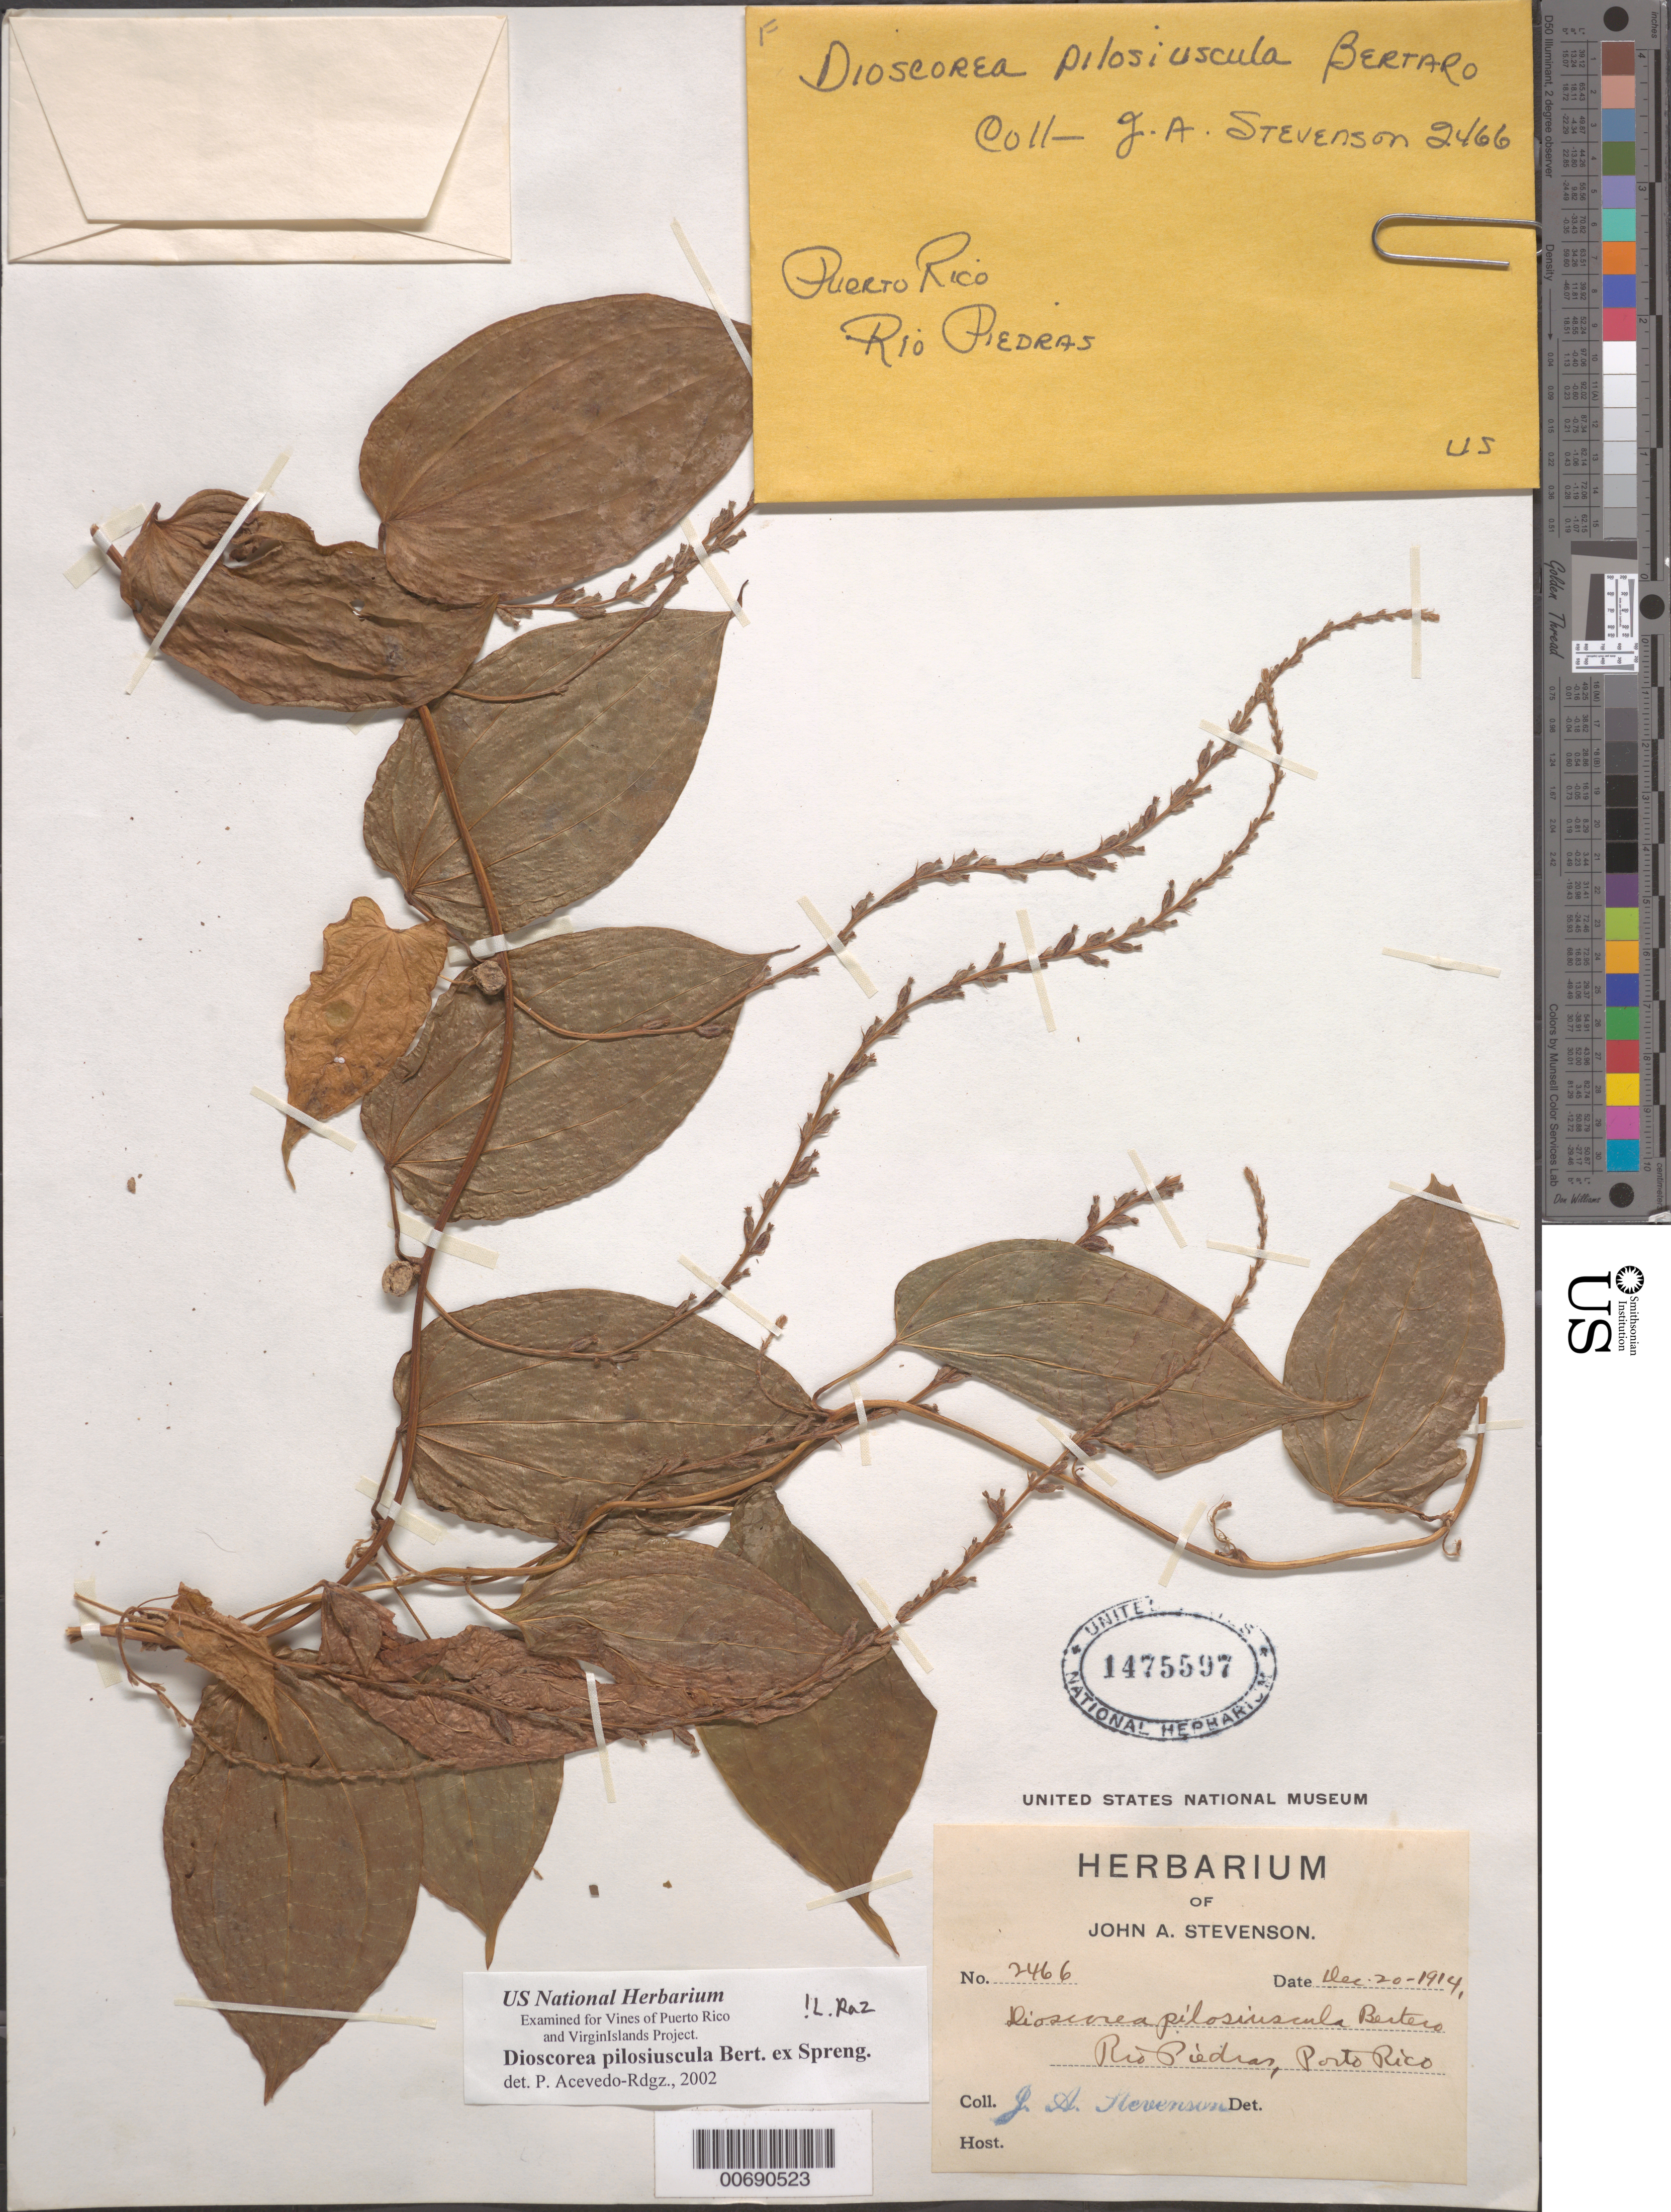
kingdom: Plantae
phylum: Tracheophyta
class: Liliopsida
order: Dioscoreales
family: Dioscoreaceae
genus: Dioscorea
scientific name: Dioscorea pilosiuscula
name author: Bertero ex Spreng.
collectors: J. A. Stevenson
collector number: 244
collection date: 1914-12-20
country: Puerto Rico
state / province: Rio Piedras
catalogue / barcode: US 1475597